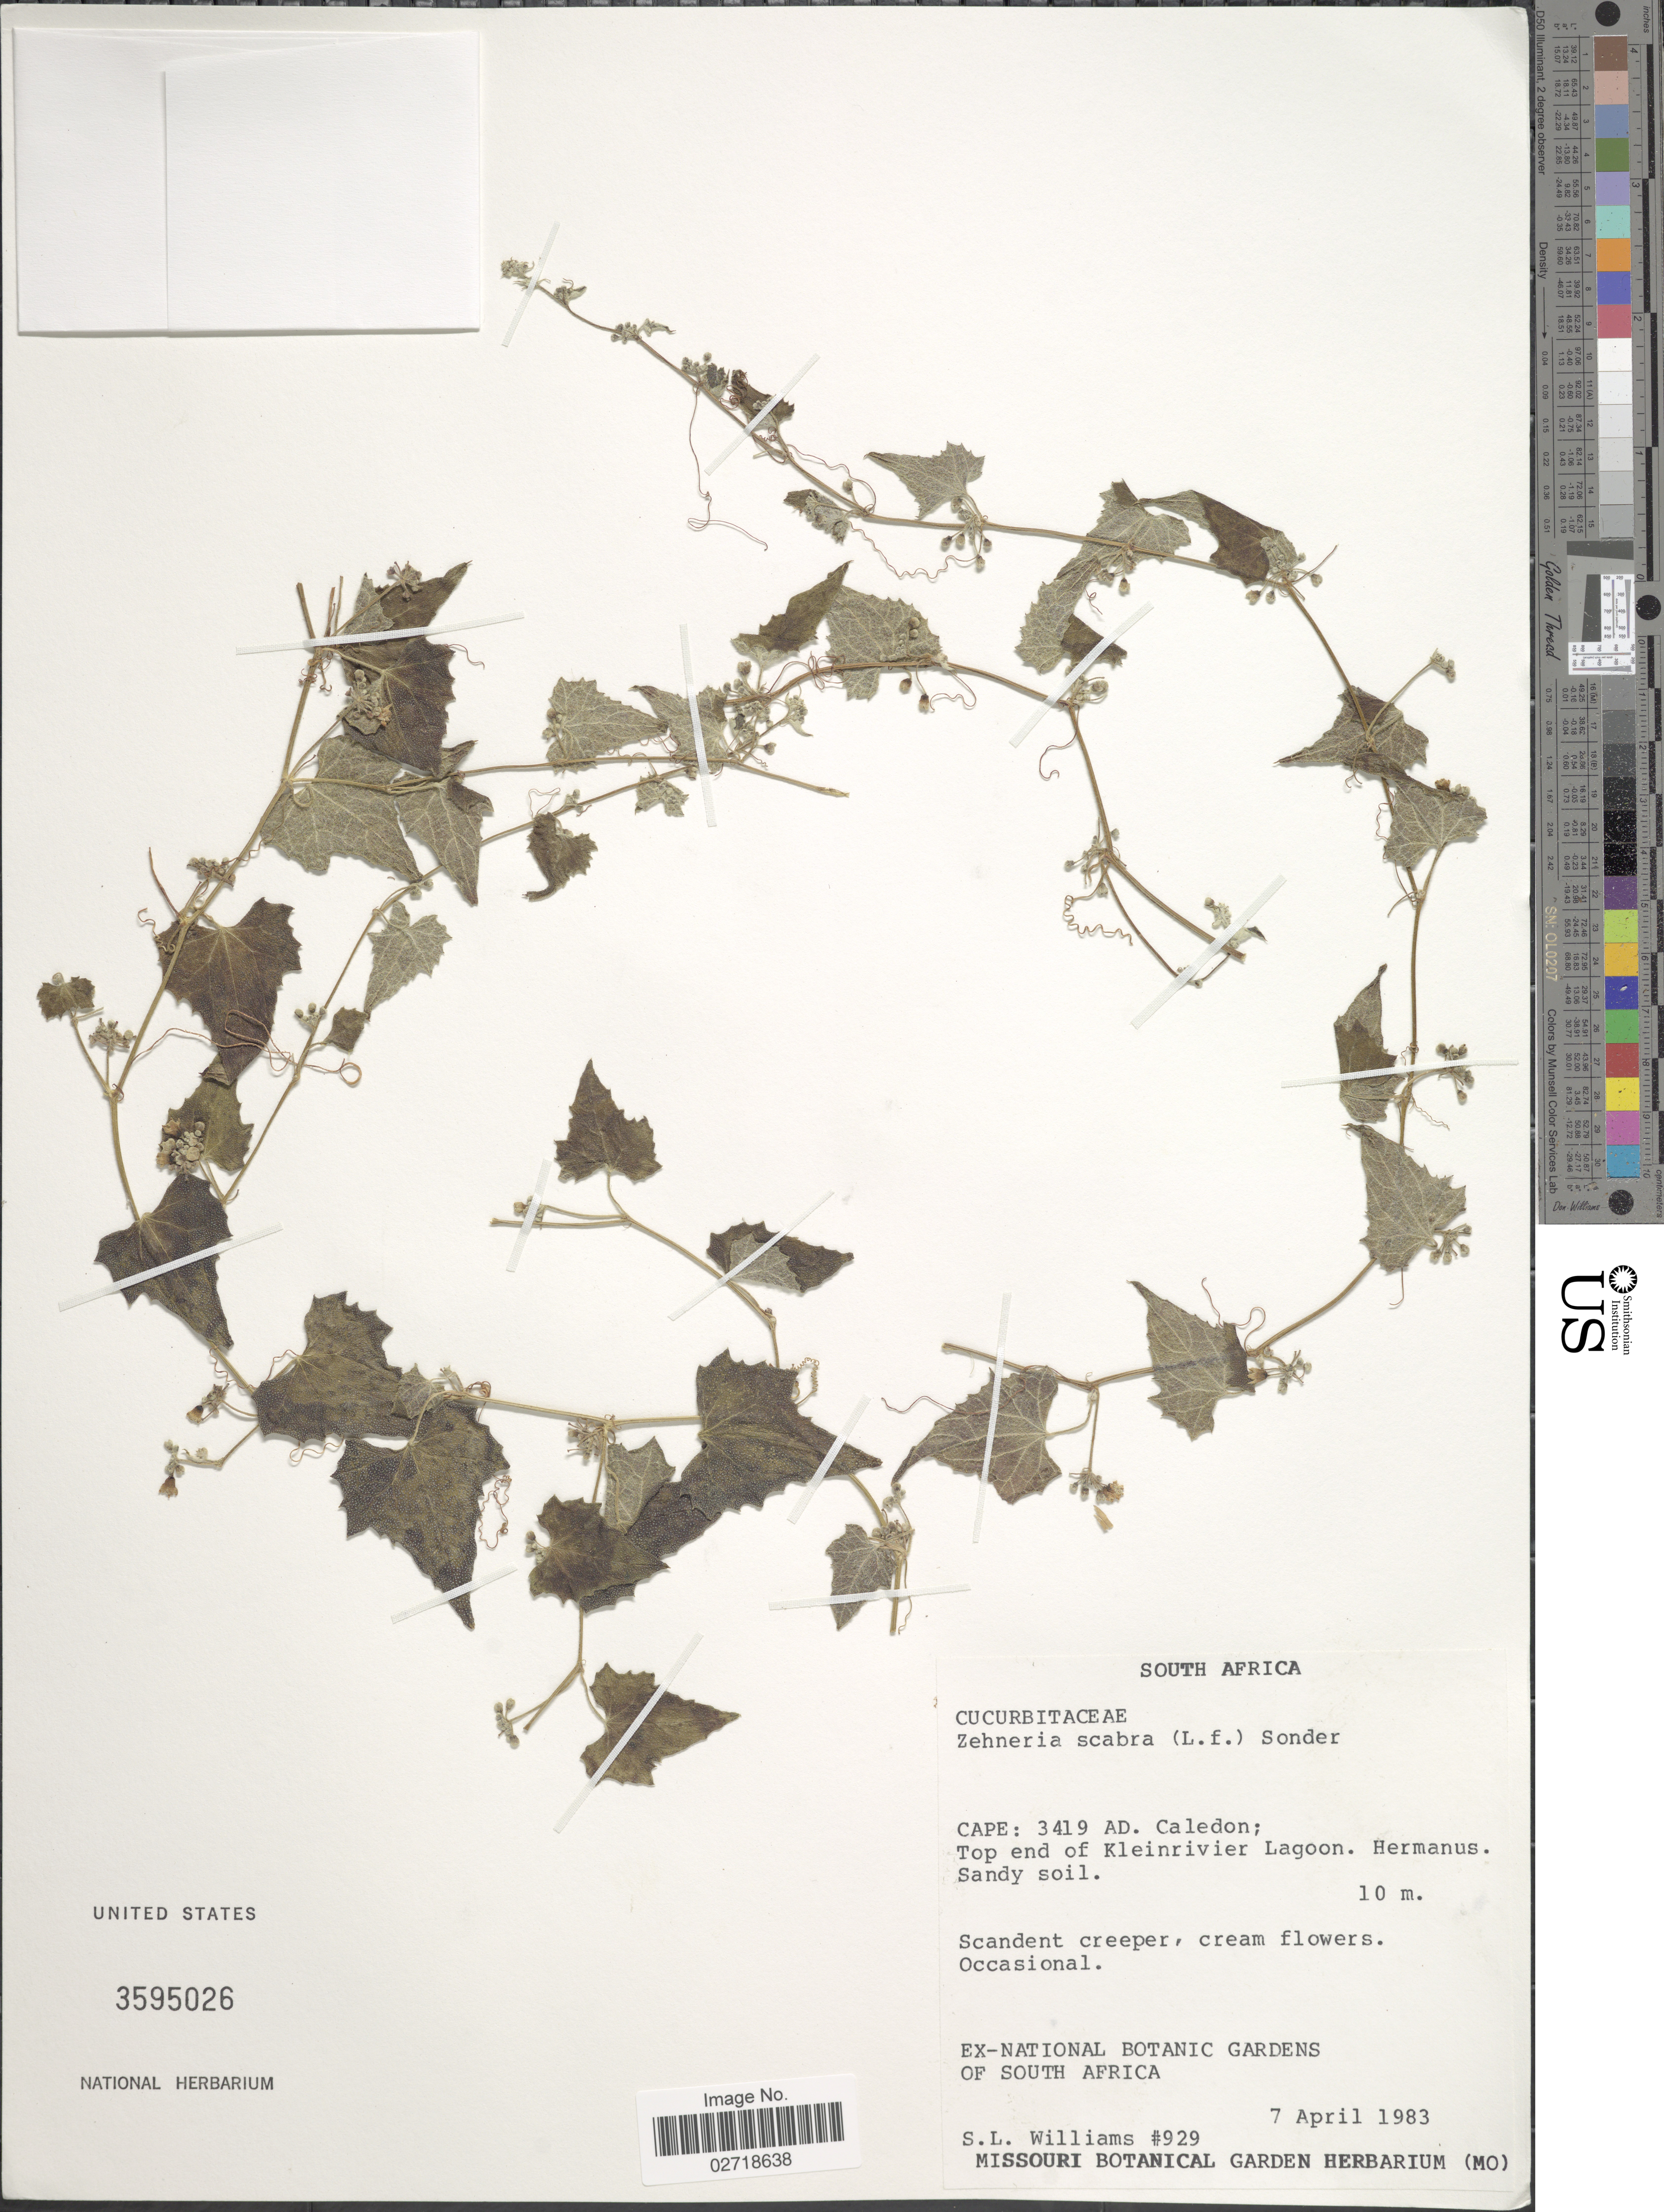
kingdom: Plantae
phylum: Tracheophyta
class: Magnoliopsida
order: Cucurbitales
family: Cucurbitaceae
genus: Zehneria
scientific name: Zehneria scabra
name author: (L. f.) Sond.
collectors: S. L. Williams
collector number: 929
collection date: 1983-04-07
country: South Africa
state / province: Western Cape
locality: Cape: 3419 AD. Caledon: Top end of Kleinrivier Lagoon.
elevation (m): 10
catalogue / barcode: US 3595026